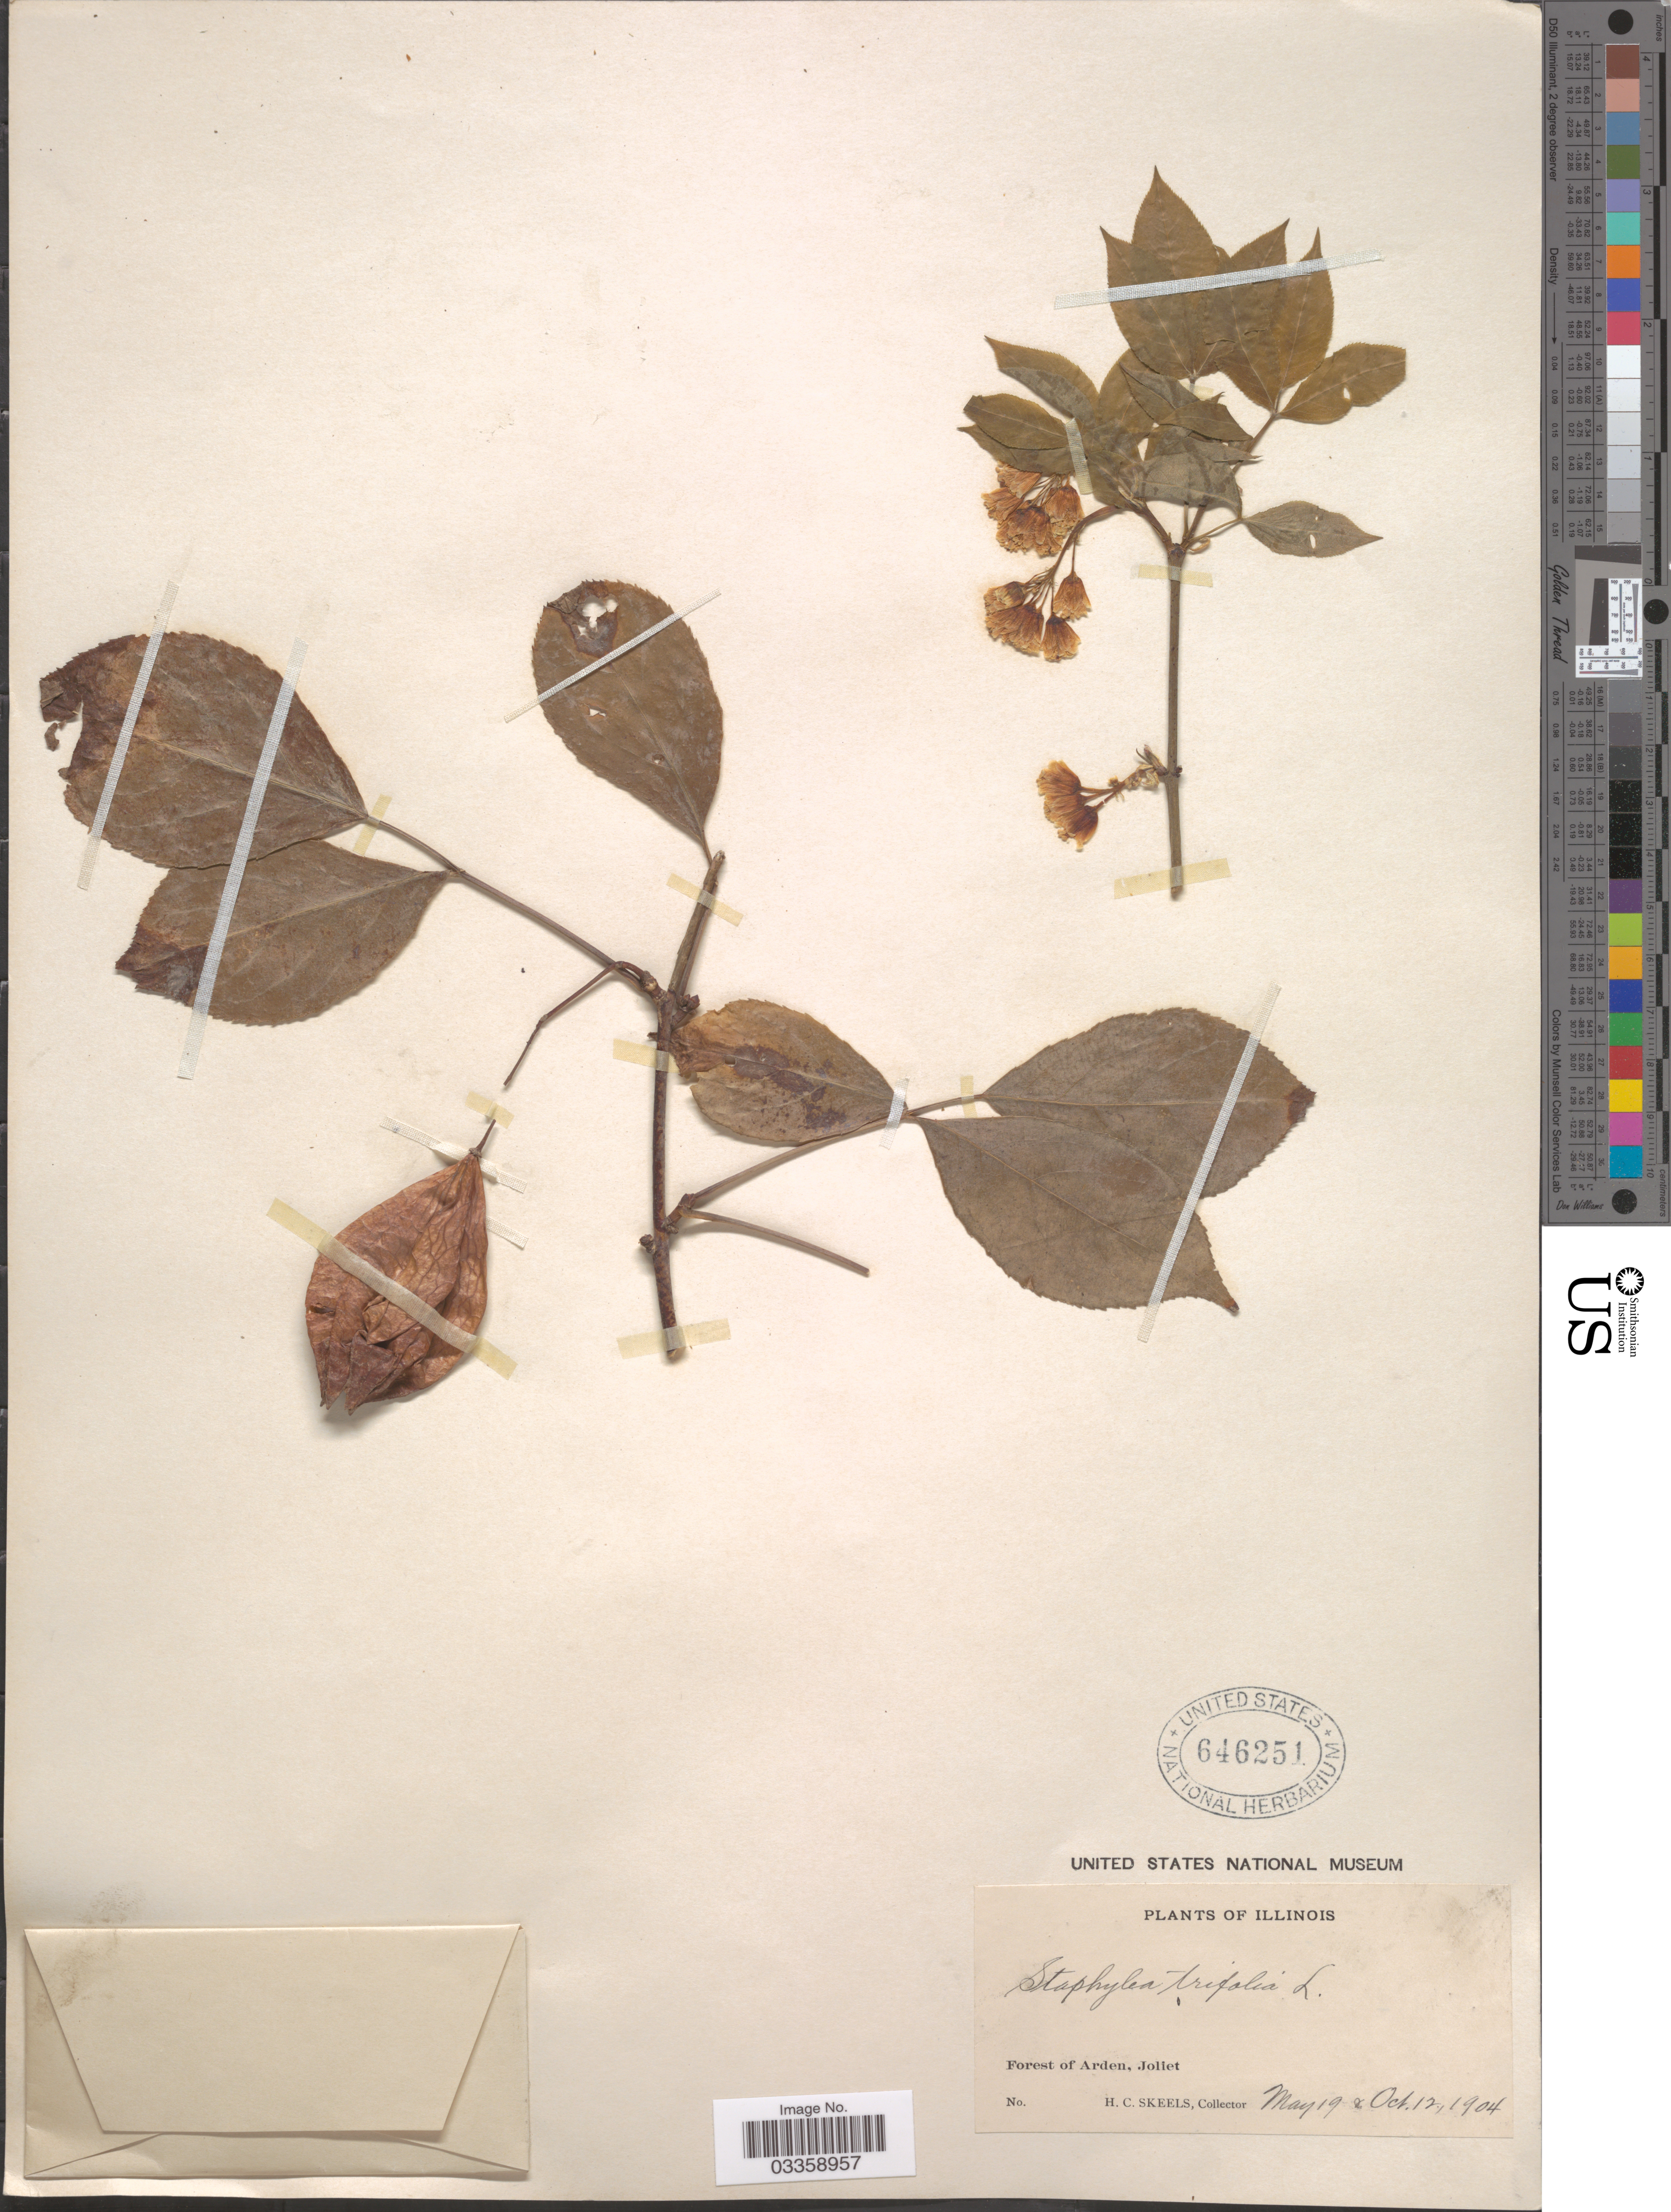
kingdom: Plantae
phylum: Tracheophyta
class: Magnoliopsida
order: Crossosomatales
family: Staphyleaceae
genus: Staphylea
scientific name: Staphylea trifolia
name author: L.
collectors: H. Skeels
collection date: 1904-05-19/1904-10-12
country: United States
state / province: Illinois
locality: Forest of Arden, Joliet.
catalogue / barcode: US 646251